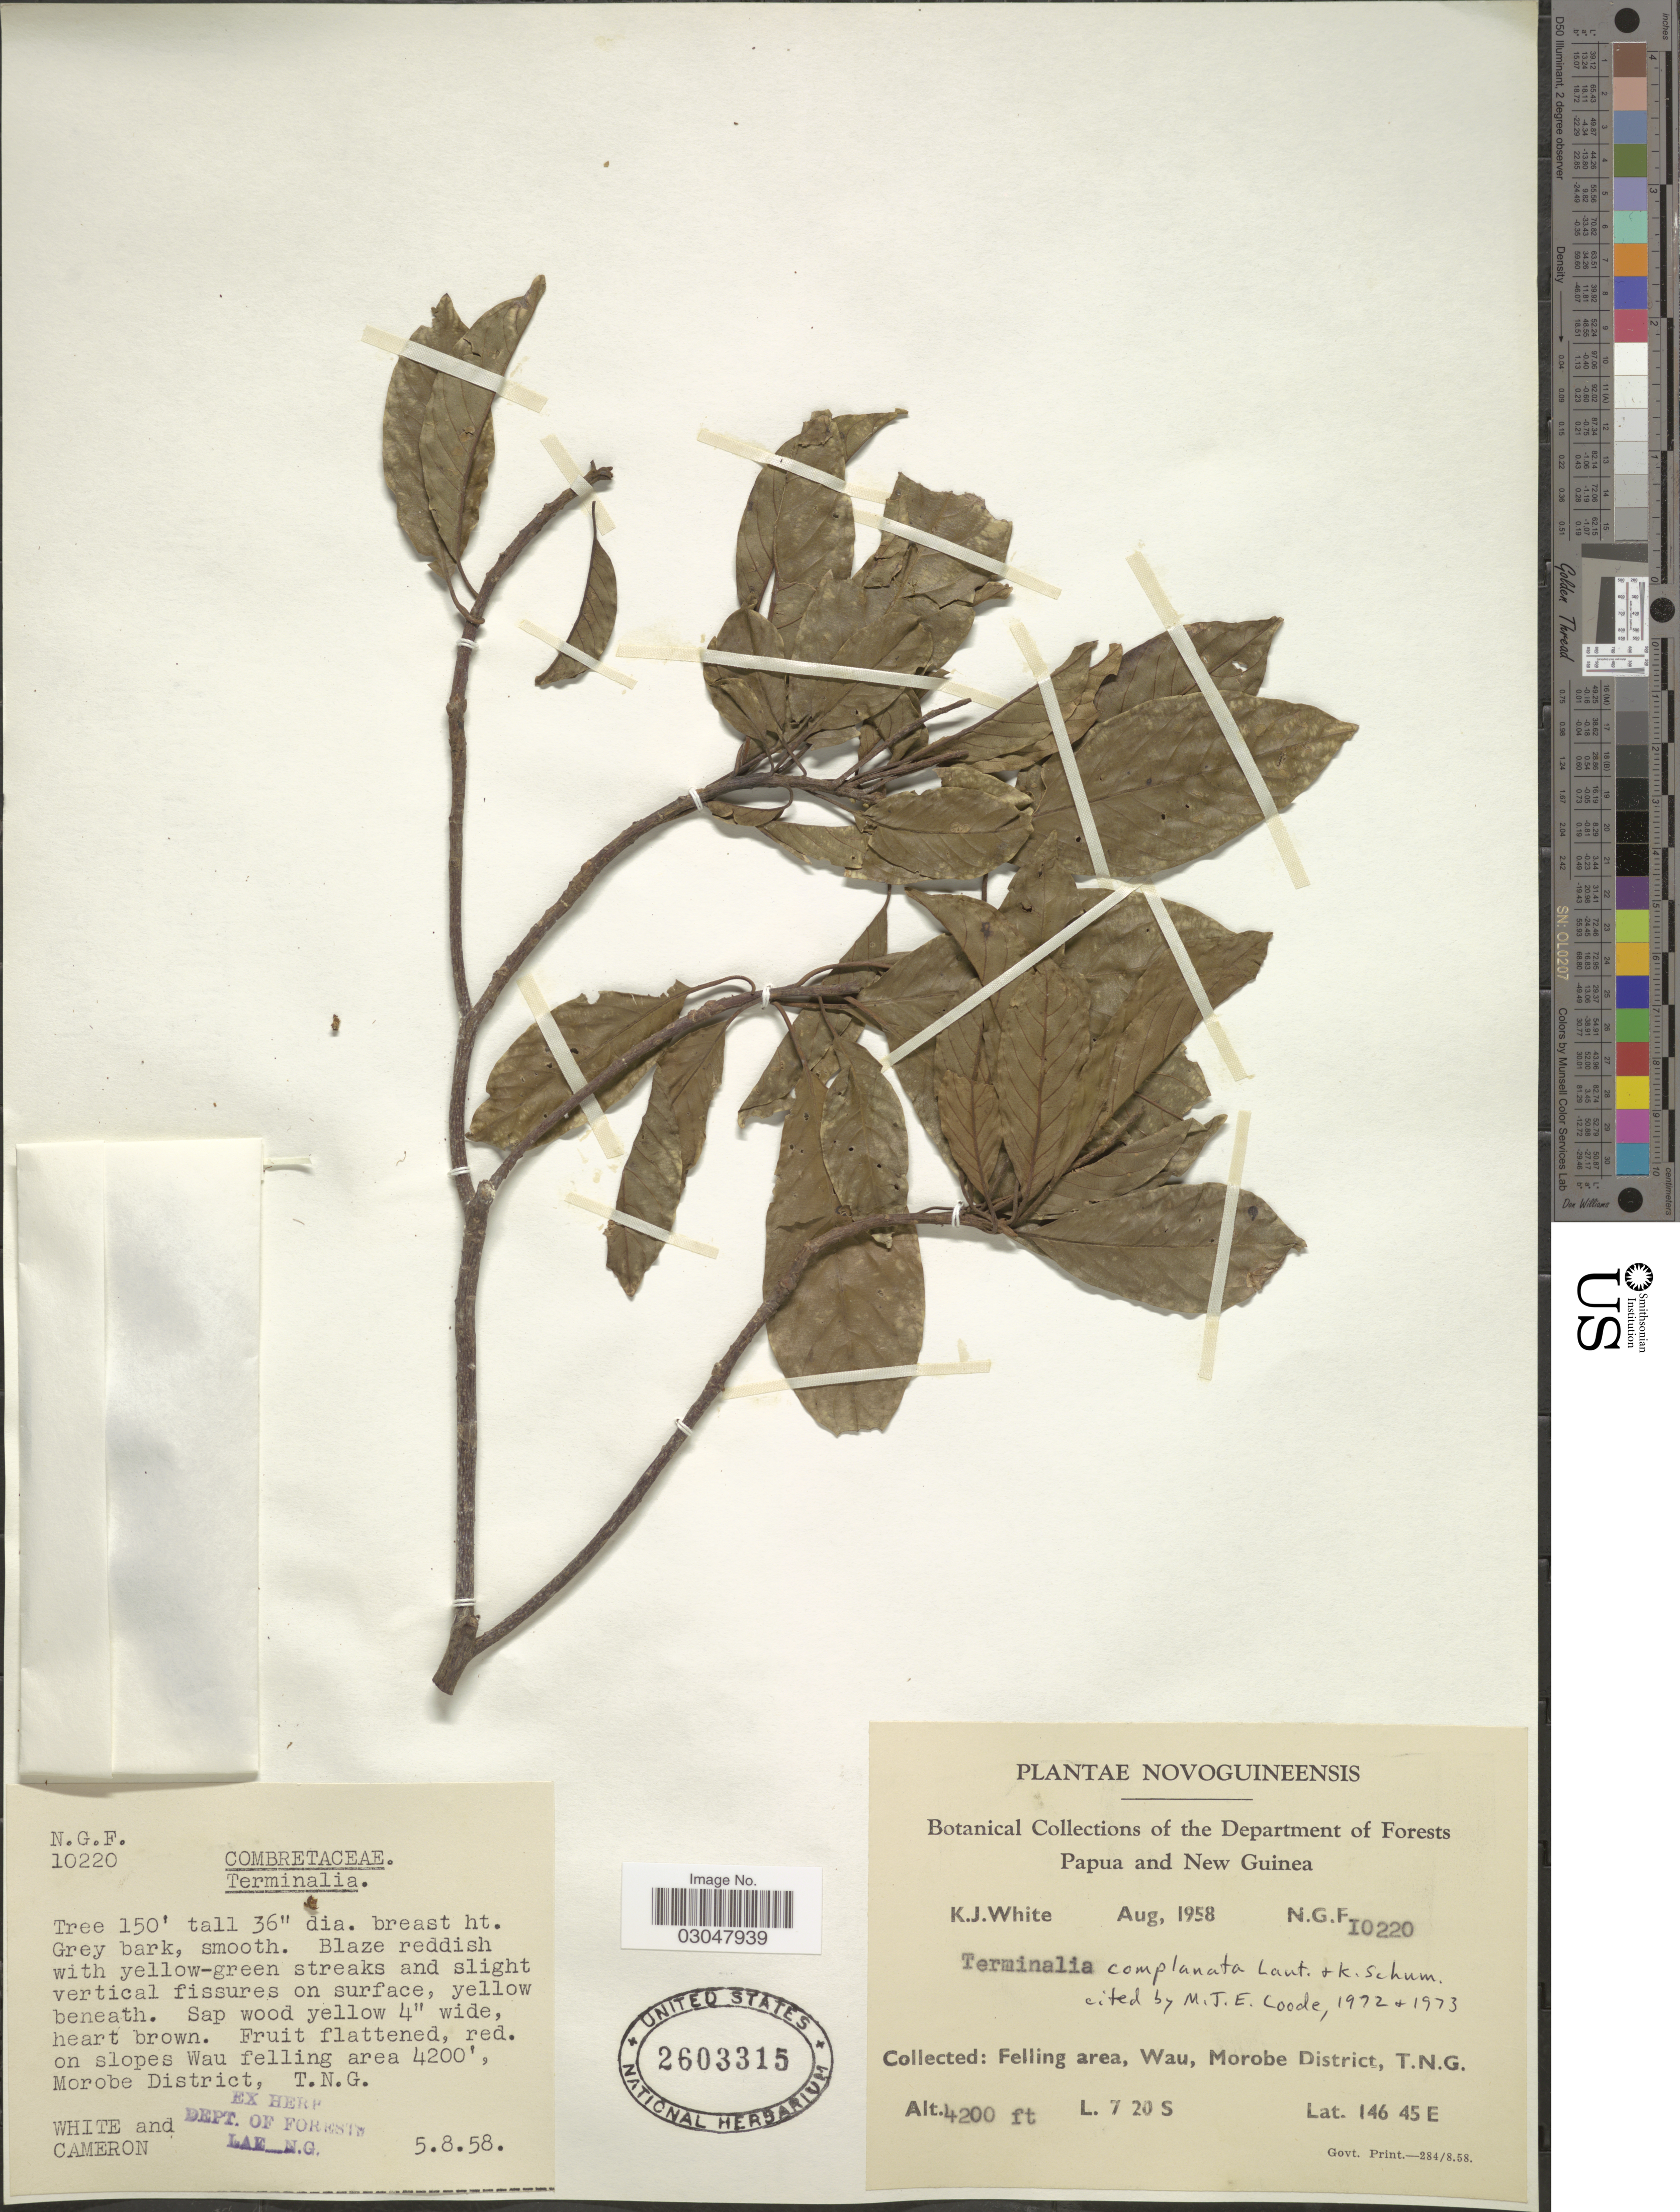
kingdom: Plantae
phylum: Tracheophyta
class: Magnoliopsida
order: Myrtales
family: Combretaceae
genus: Terminalia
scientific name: Terminalia complanata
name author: K. Schum.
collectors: K. J. White & -. Cameron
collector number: N.G.F. 10220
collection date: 1958-08-05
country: Papua New Guinea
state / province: Morobe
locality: Novoguineensis. On slopes Wau felling area. Felling area, Wau, Morobe District, T.N.G.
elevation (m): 1280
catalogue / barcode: US 2603315